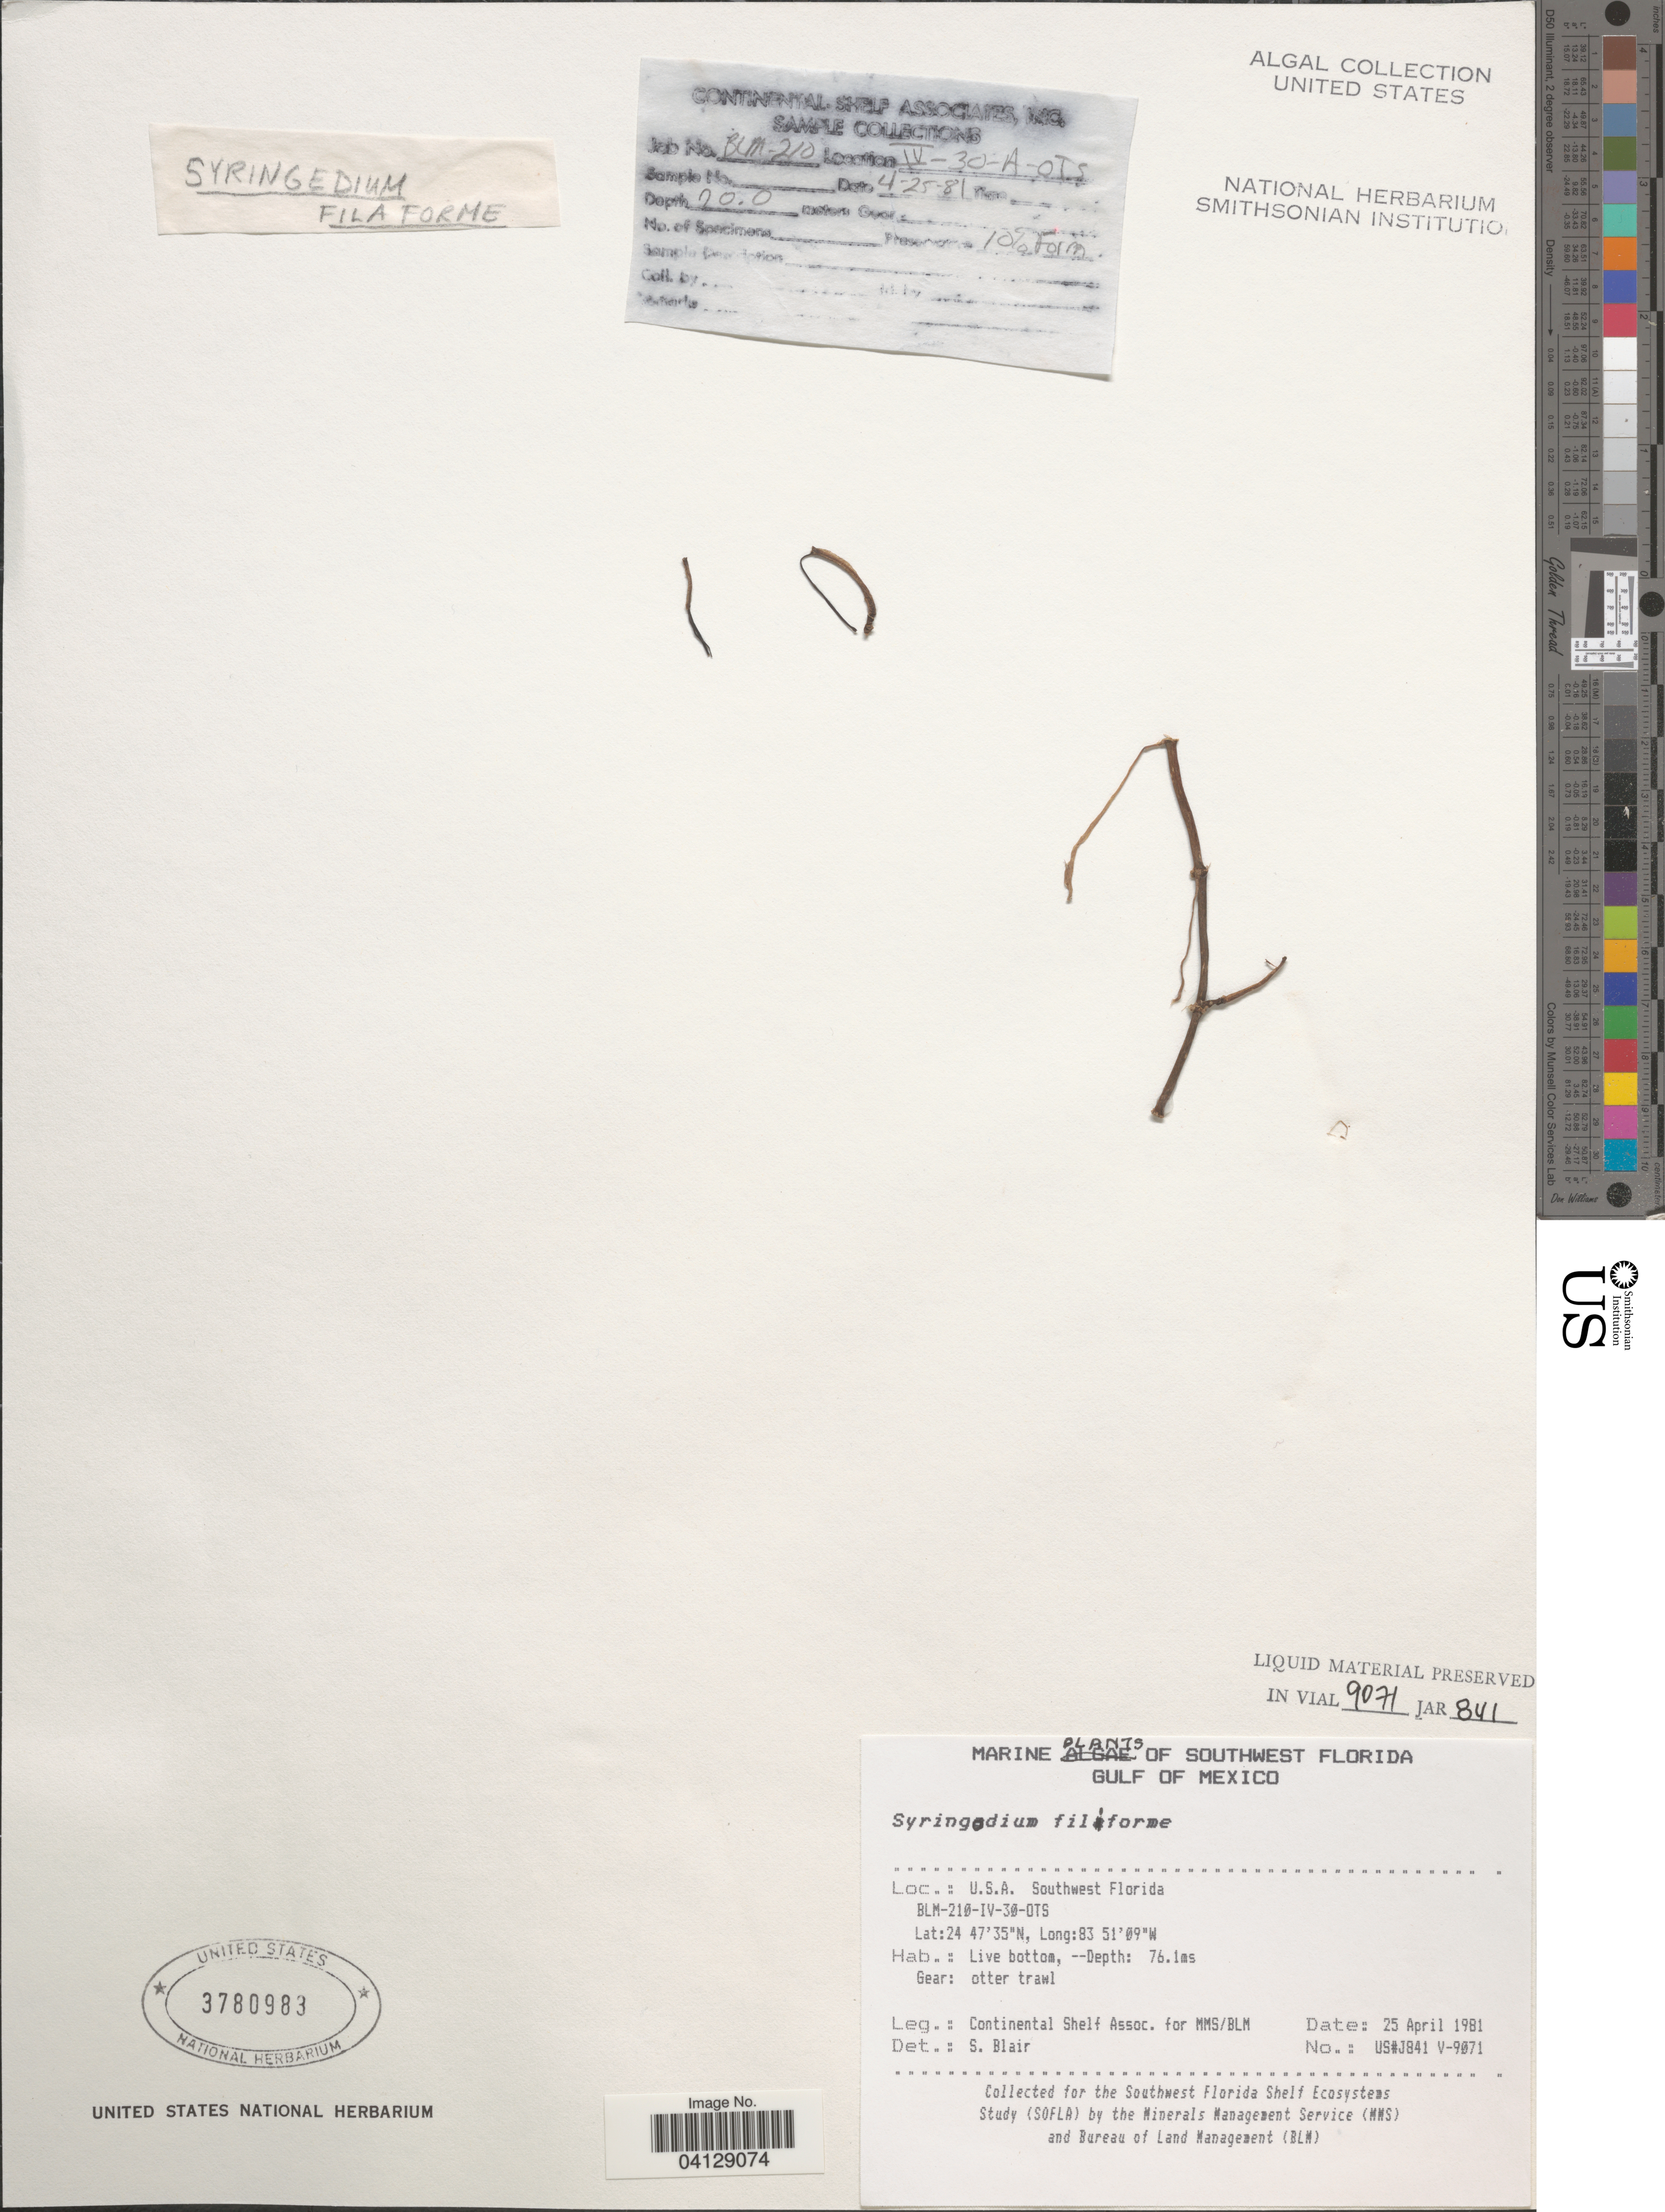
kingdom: Plantae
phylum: Tracheophyta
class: Liliopsida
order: Alismatales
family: Cymodoceaceae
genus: Syringodium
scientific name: Syringodium filiforme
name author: Kütz.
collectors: Continental Shelf Associates for the MMS/BLM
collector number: US#J841 V-9071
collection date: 1981-04-25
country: United States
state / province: Florida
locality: Southwest Florida. Gulf of Mexico. BLM-210-IV-30-OTS.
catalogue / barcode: US 3780983